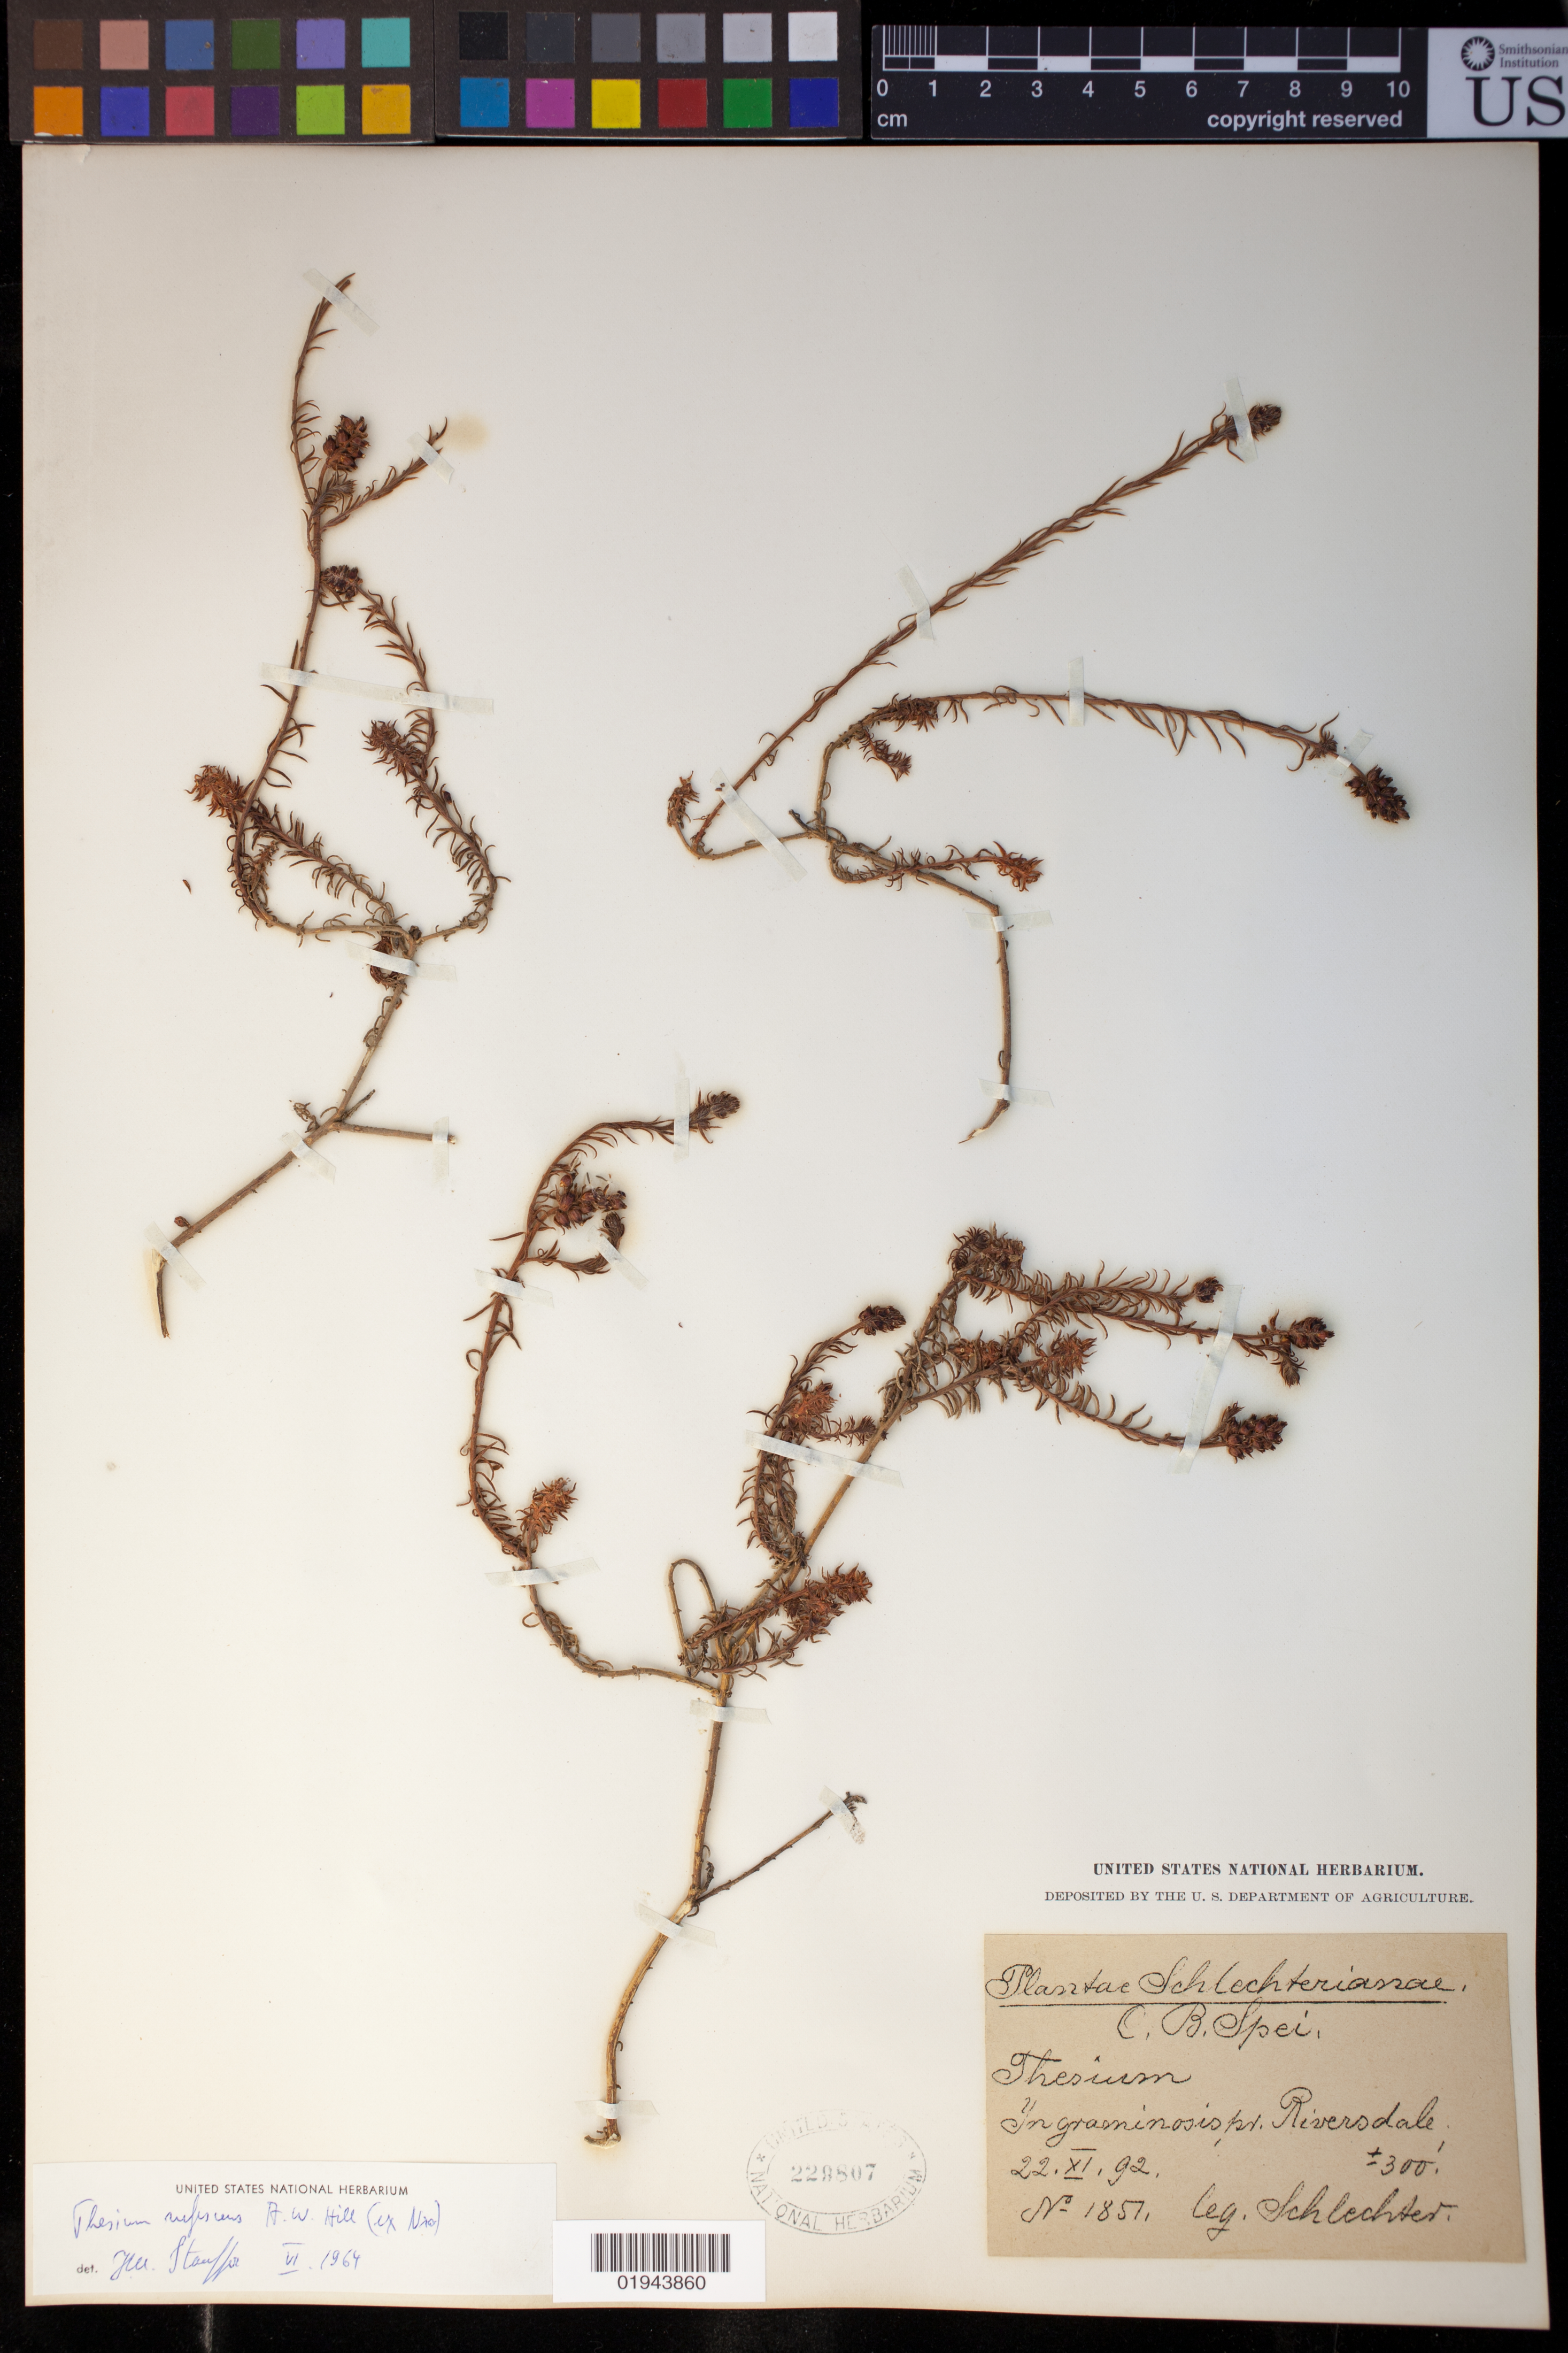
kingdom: Plantae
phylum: Tracheophyta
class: Magnoliopsida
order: Santalales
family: Thesiaceae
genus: Thesium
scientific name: Thesium rufescens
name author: A.W. Hill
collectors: Schlechter, --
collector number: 1851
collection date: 1892-11-22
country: South Africa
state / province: Western Cape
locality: Riversdale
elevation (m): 91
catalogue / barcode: US 228807